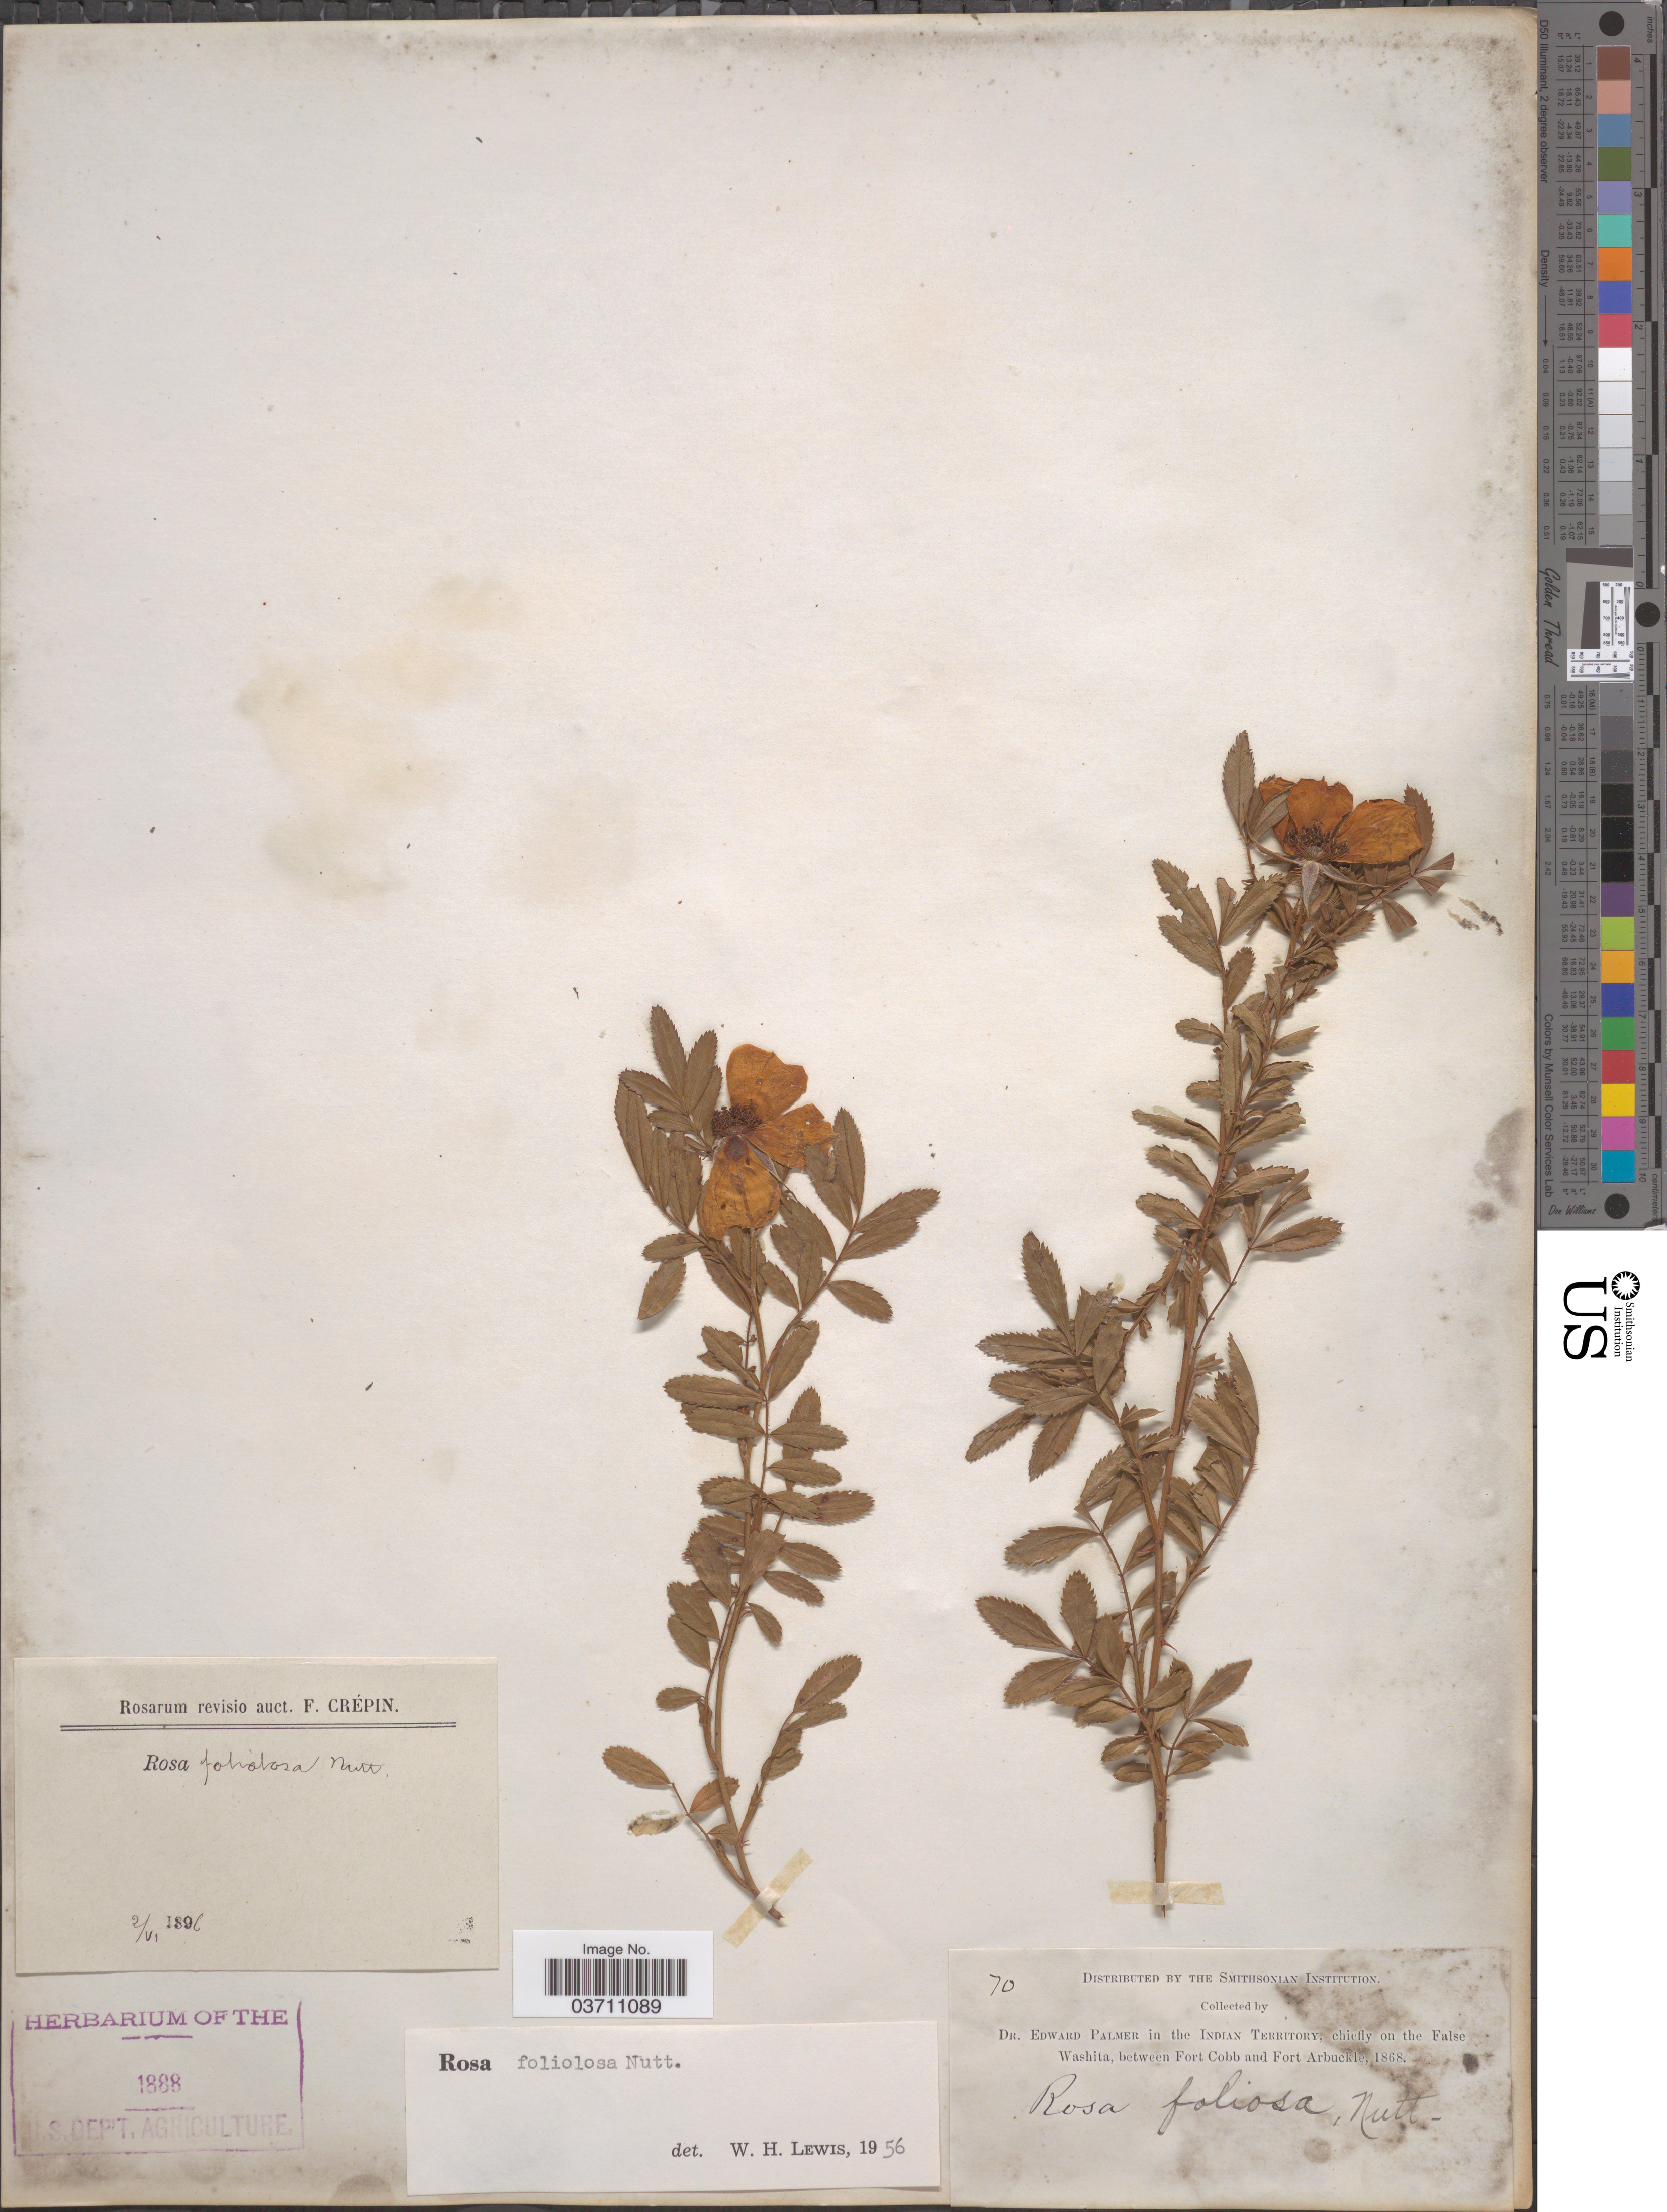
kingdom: Plantae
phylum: Tracheophyta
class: Magnoliopsida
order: Rosales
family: Rosaceae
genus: Rosa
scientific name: Rosa foliolosa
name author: Nutt.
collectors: E. Palmer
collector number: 70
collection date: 1868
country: United States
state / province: Oklahoma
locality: In the Indian Territory, chiefly on the False Washita, between Fort Cobb and Fort Arbuckle.